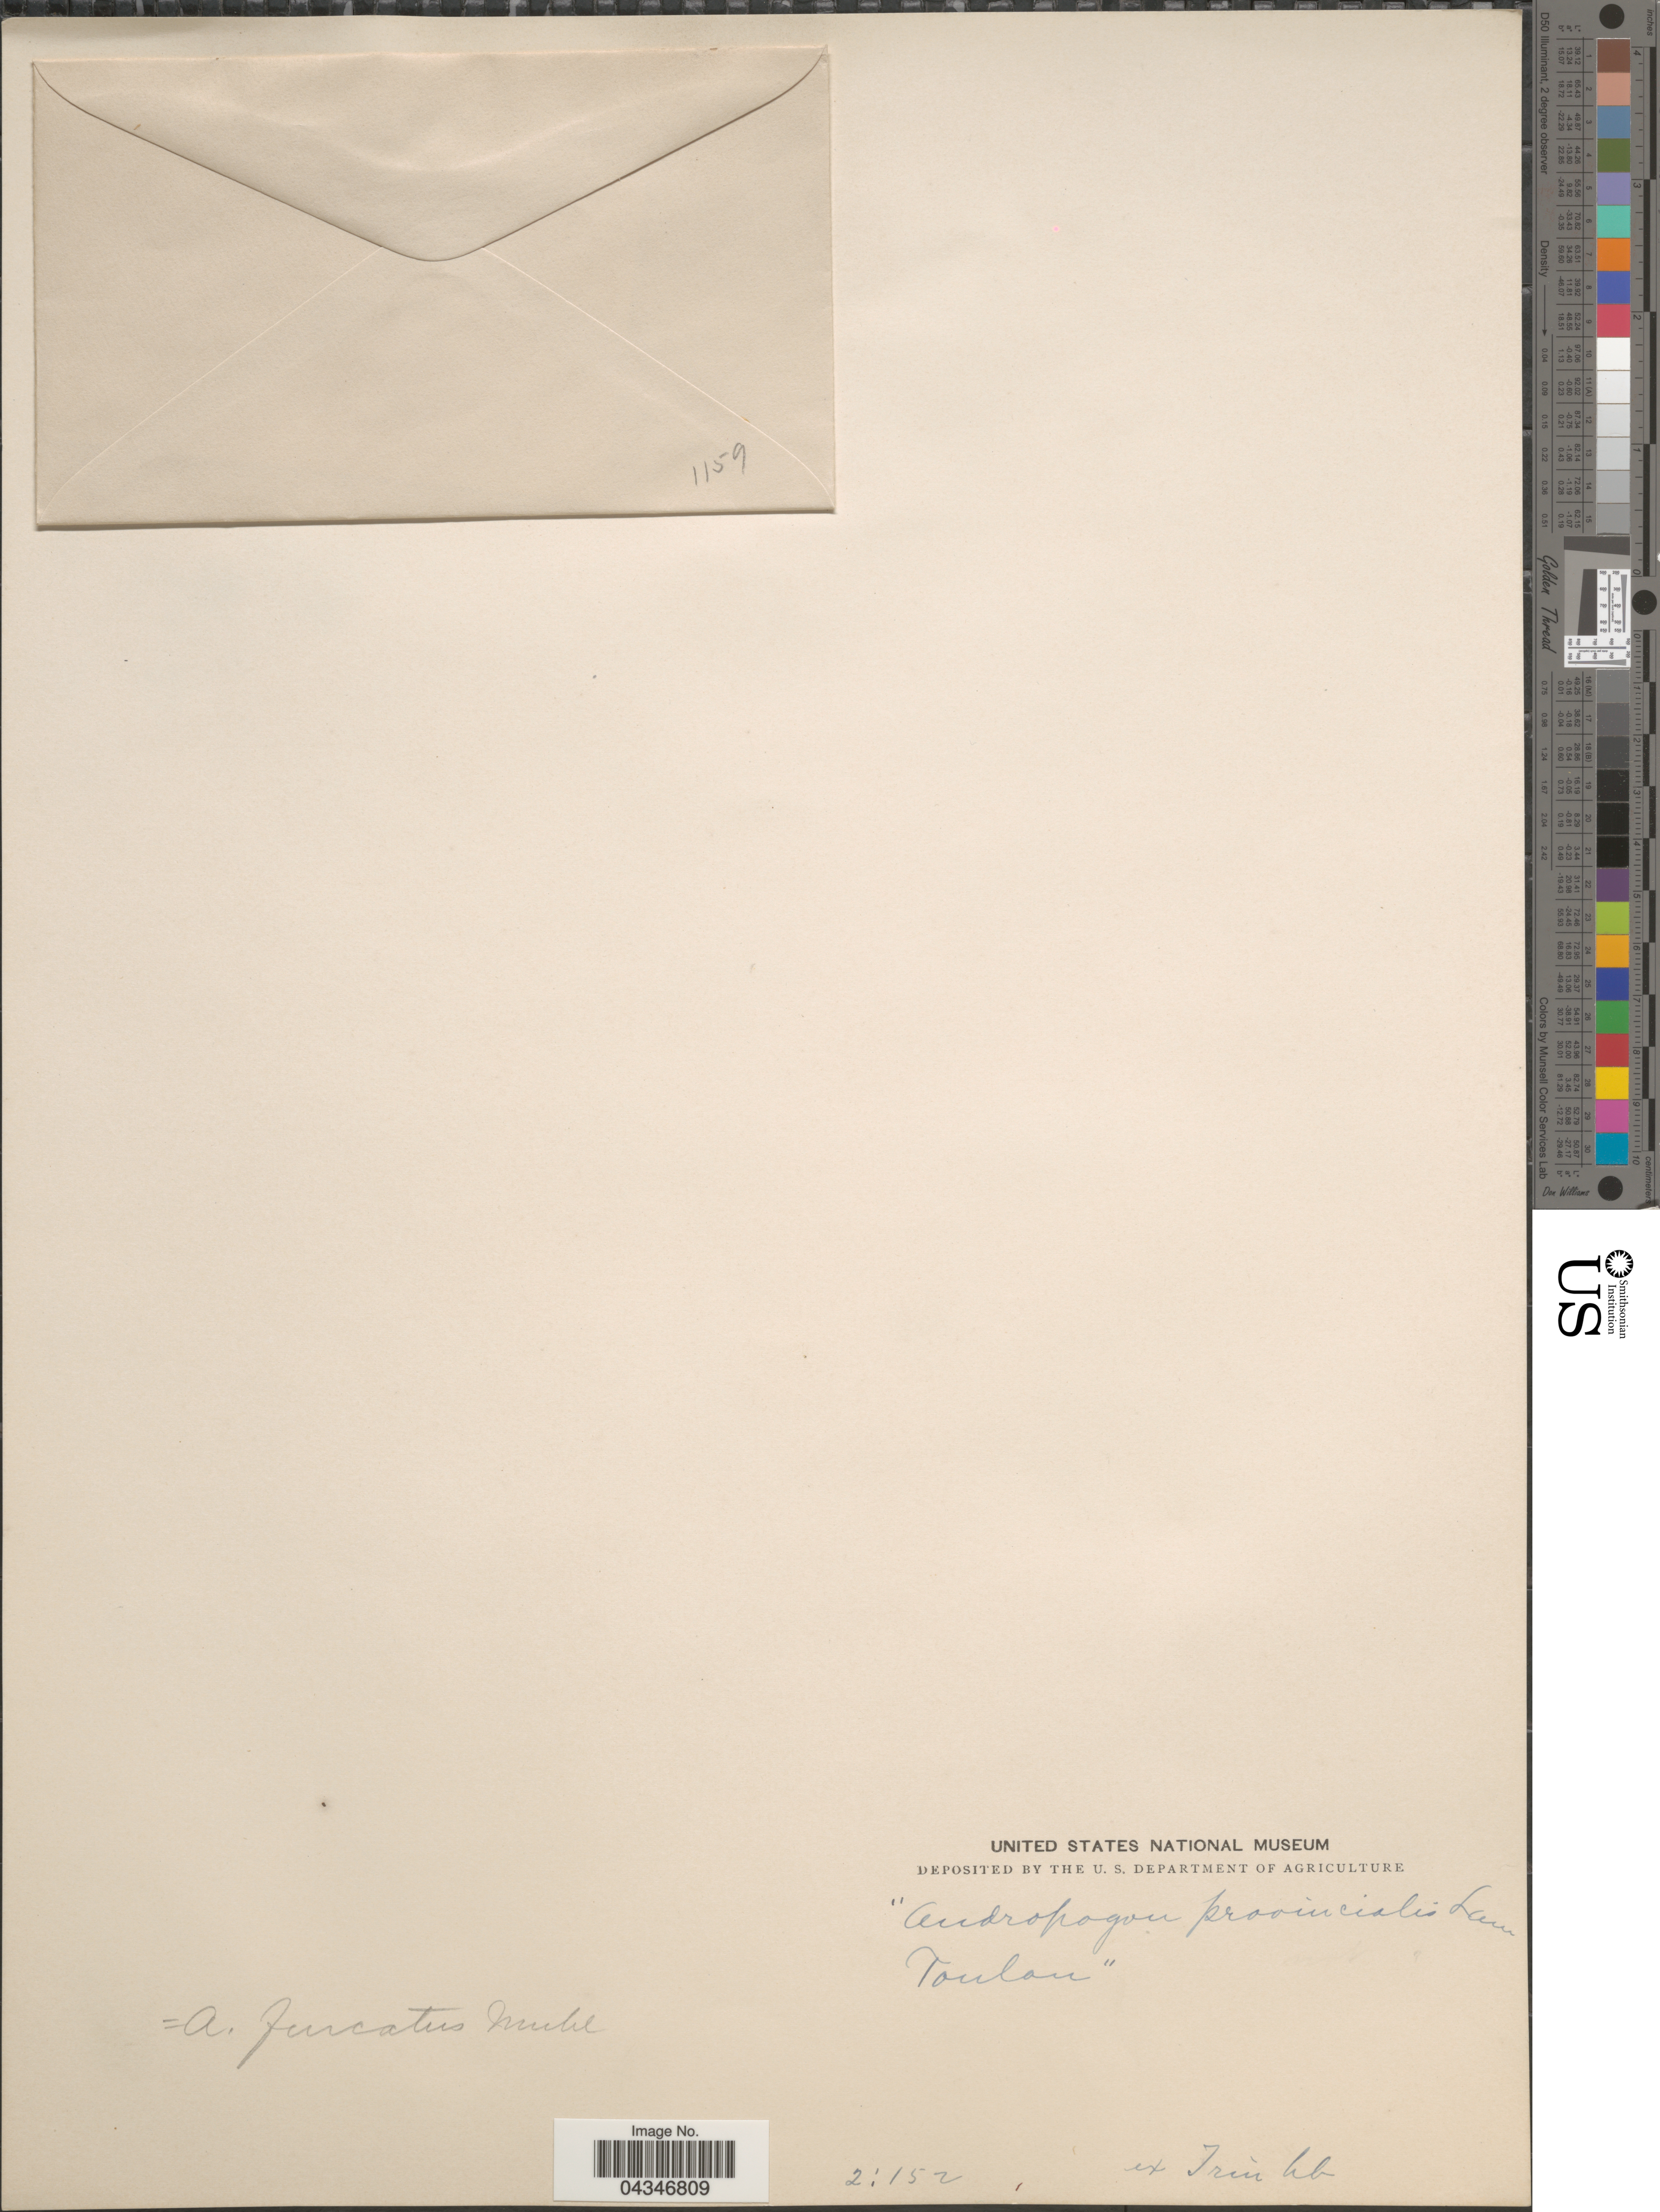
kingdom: Plantae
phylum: Tracheophyta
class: Liliopsida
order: Poales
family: Poaceae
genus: Andropogon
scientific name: Andropogon gerardii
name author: Vitman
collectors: ex herb. Trinius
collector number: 1159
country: France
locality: Toulon.